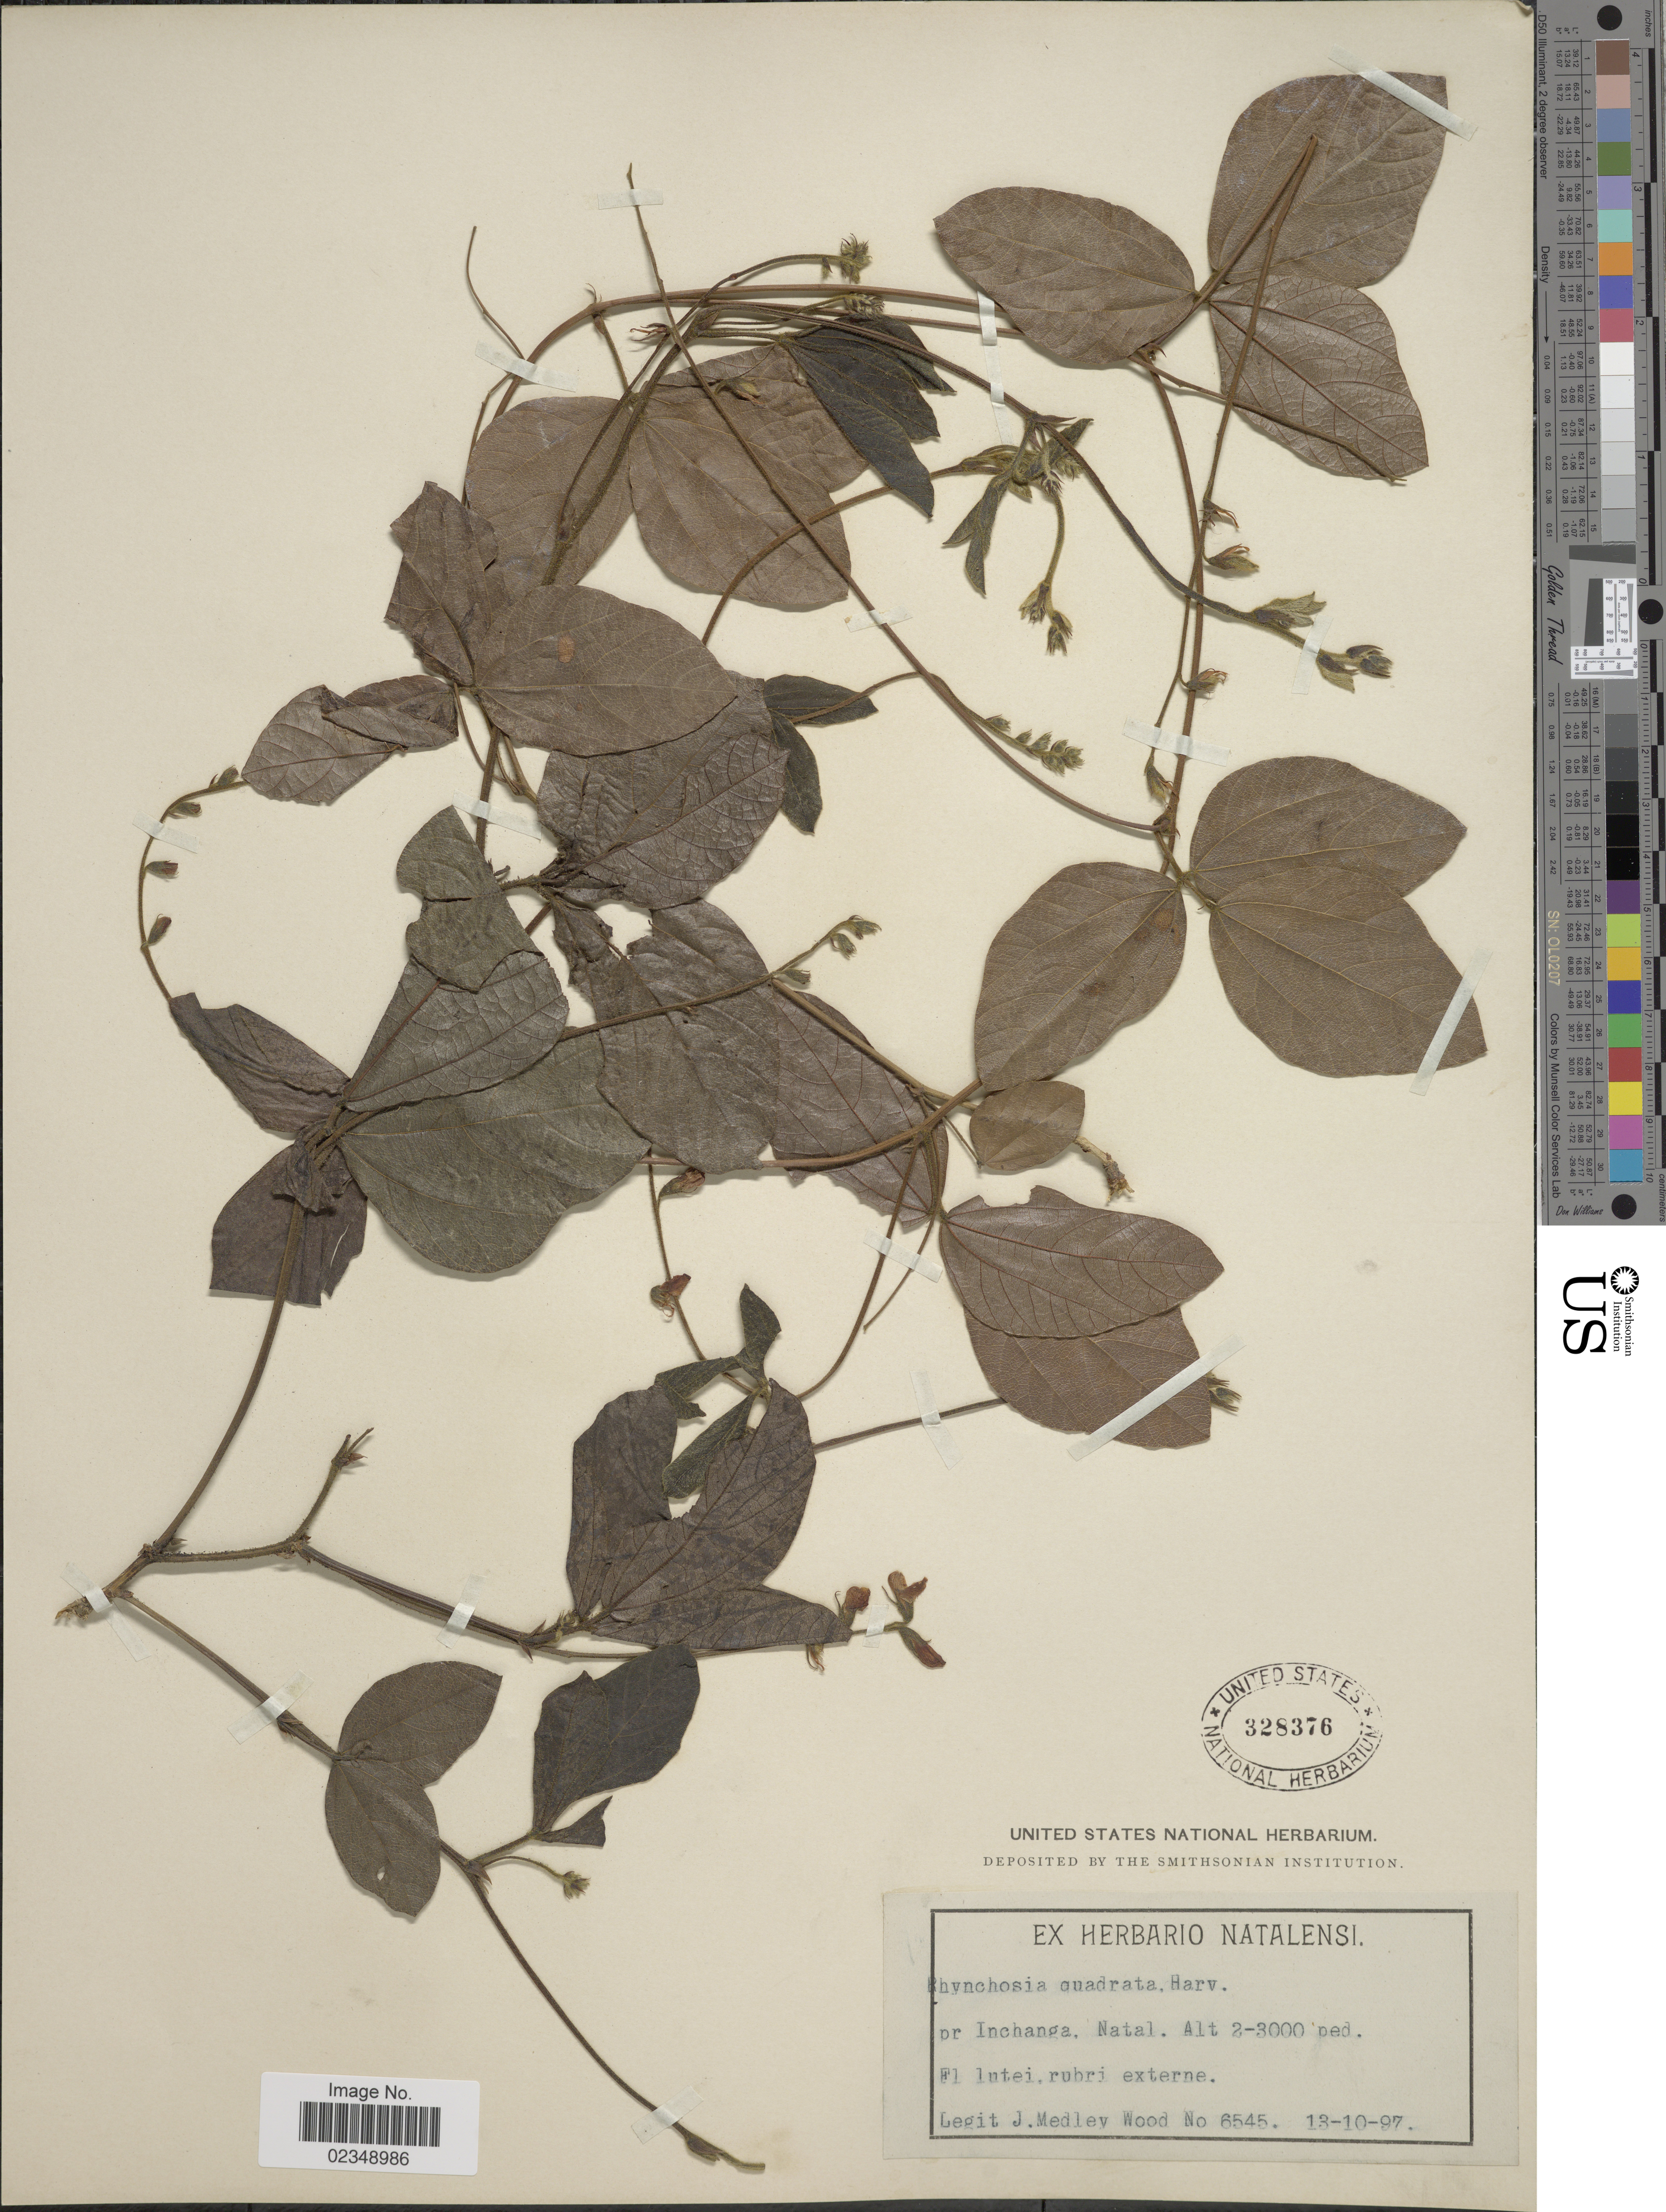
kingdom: Plantae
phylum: Tracheophyta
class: Magnoliopsida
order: Fabales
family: Fabaceae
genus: Rhynchosia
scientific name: Rhynchosia quadrata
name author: Harv.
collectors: J. Medley Wood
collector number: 6545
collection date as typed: Transcribed d/m/y: 13/10/97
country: South Africa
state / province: KwaZulu-Natal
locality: Pr Inchanga, Natal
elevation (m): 610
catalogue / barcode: US 328376